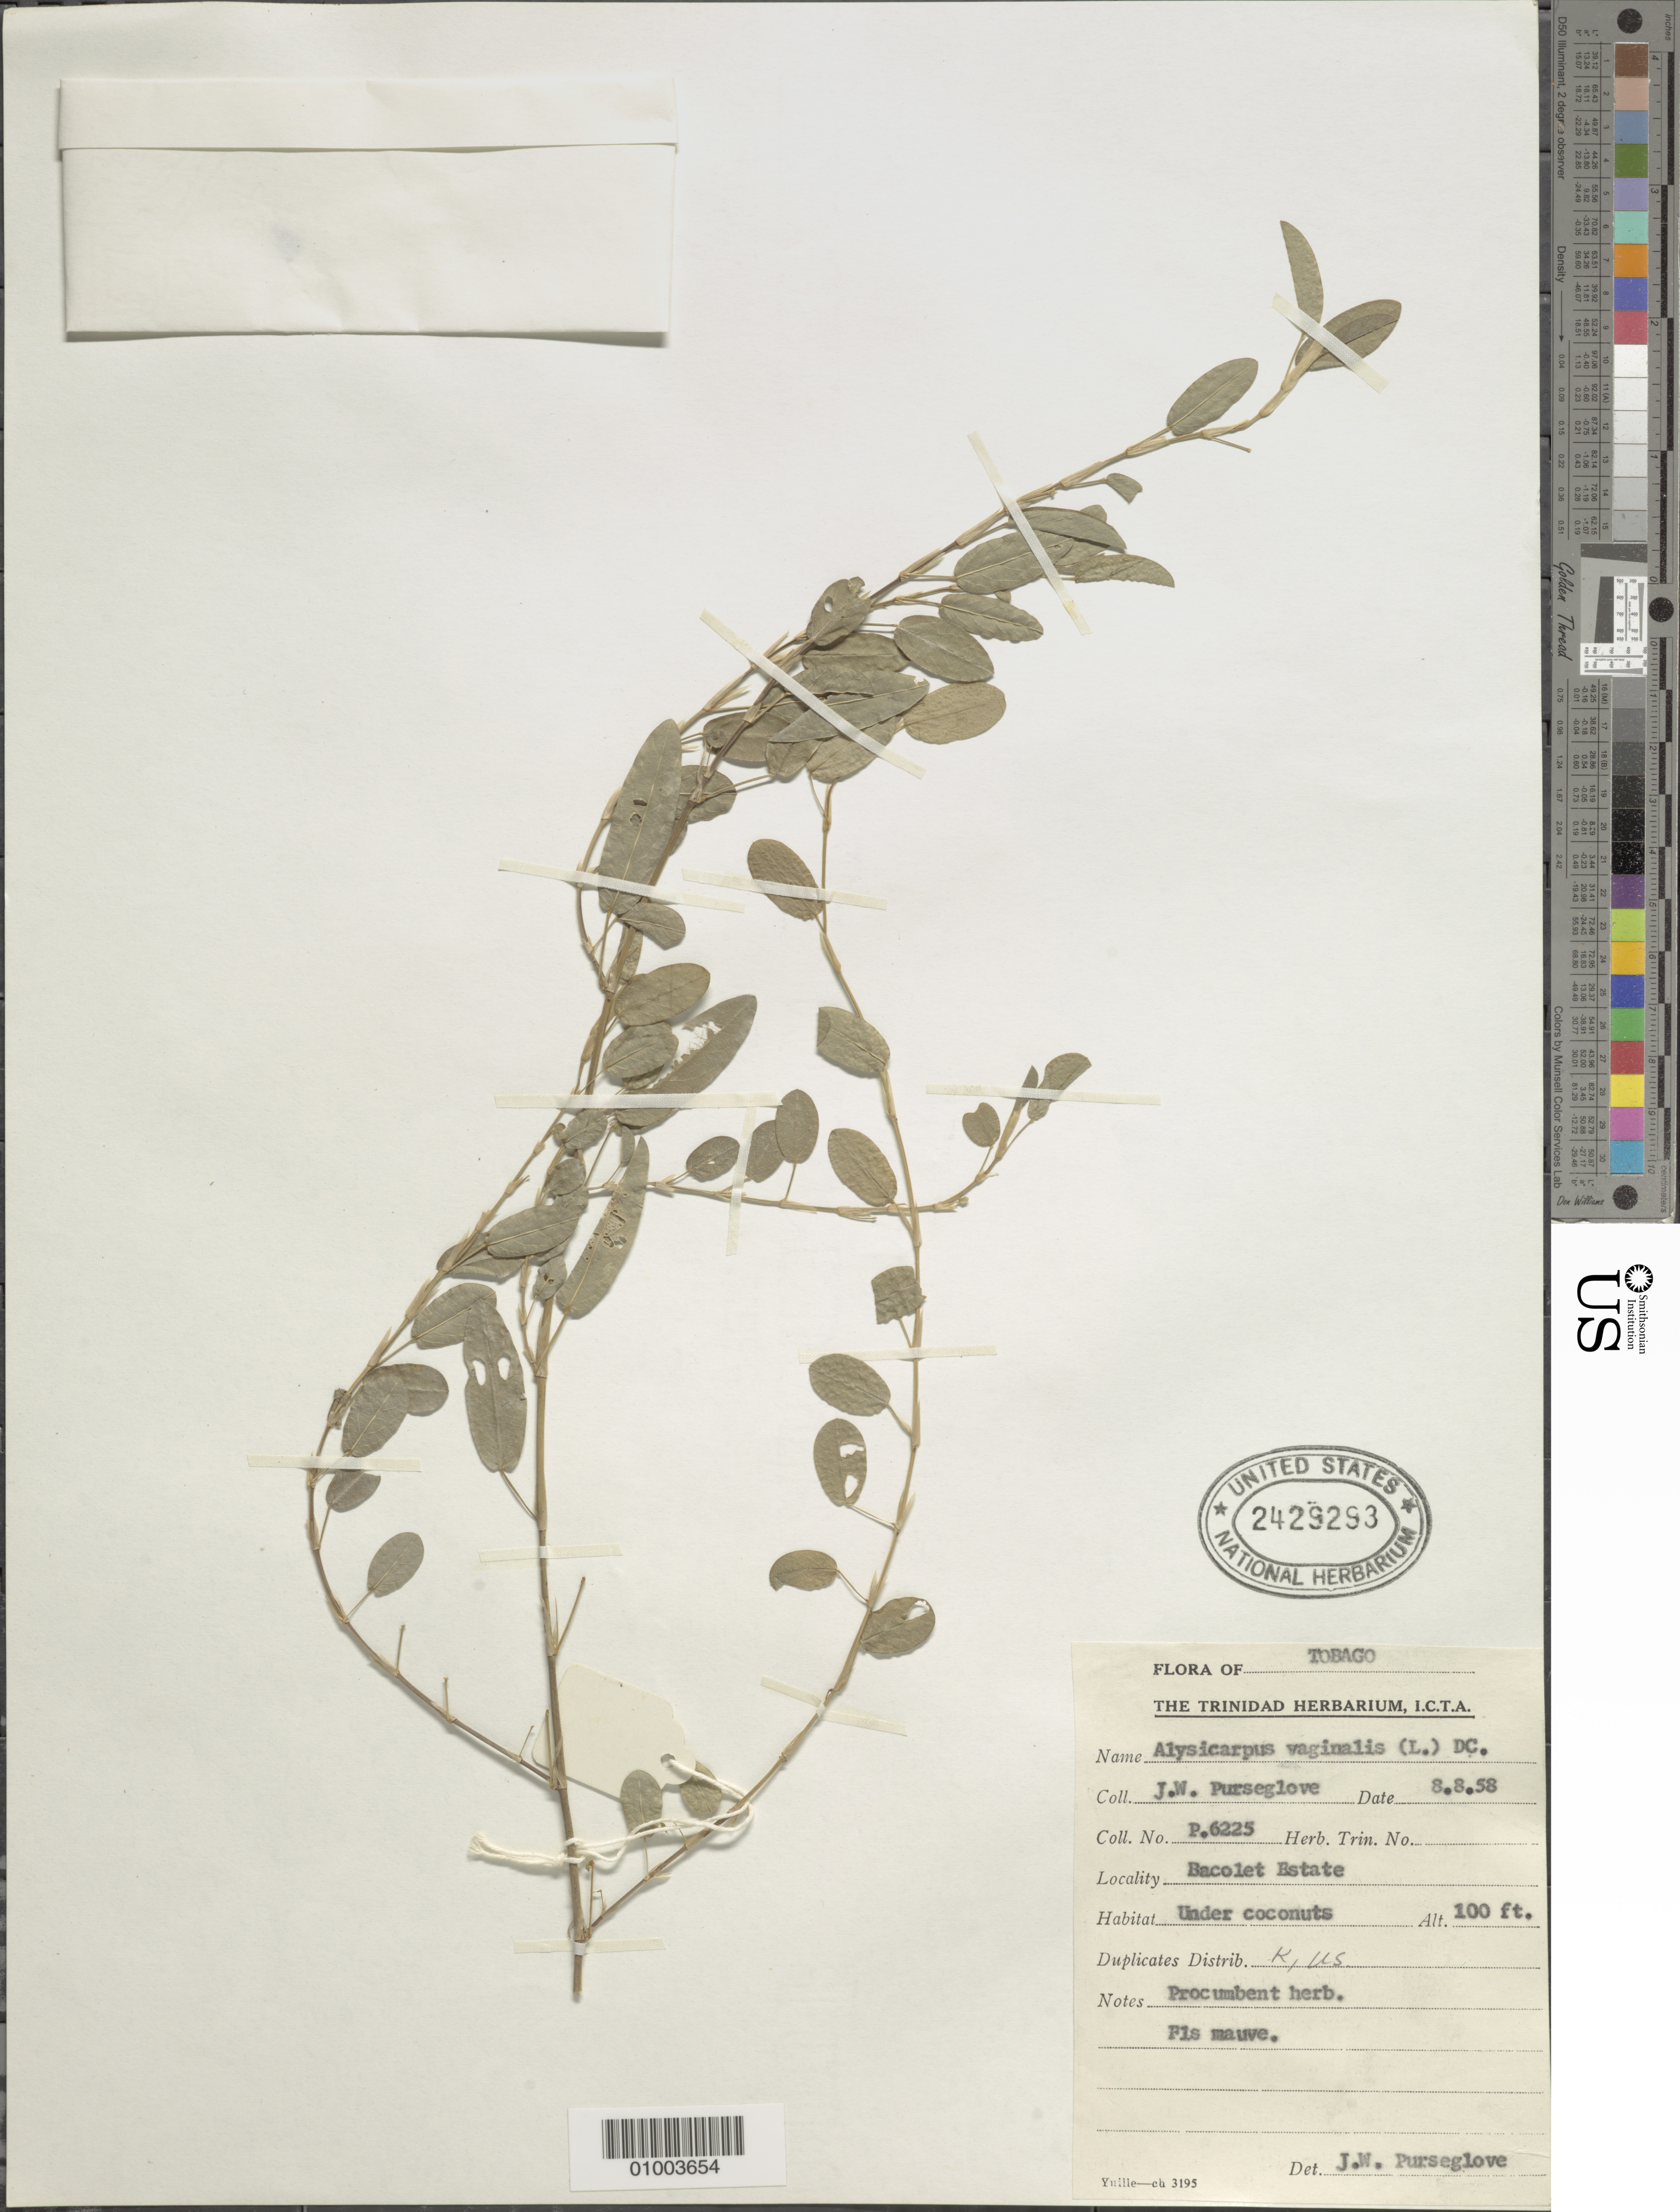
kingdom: Plantae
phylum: Tracheophyta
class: Magnoliopsida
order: Fabales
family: Fabaceae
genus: Alysicarpus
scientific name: Alysicarpus vaginalis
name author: (L.) DC.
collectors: J. Purseglove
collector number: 6225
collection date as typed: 08 Aug 1958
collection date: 1958-08-08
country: Trinidad and Tobago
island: Tobago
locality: Bocolet Estate. Under coconuts. Procumbent herb. Flowers mauve.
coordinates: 0 N, 0 E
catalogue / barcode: US 2429293